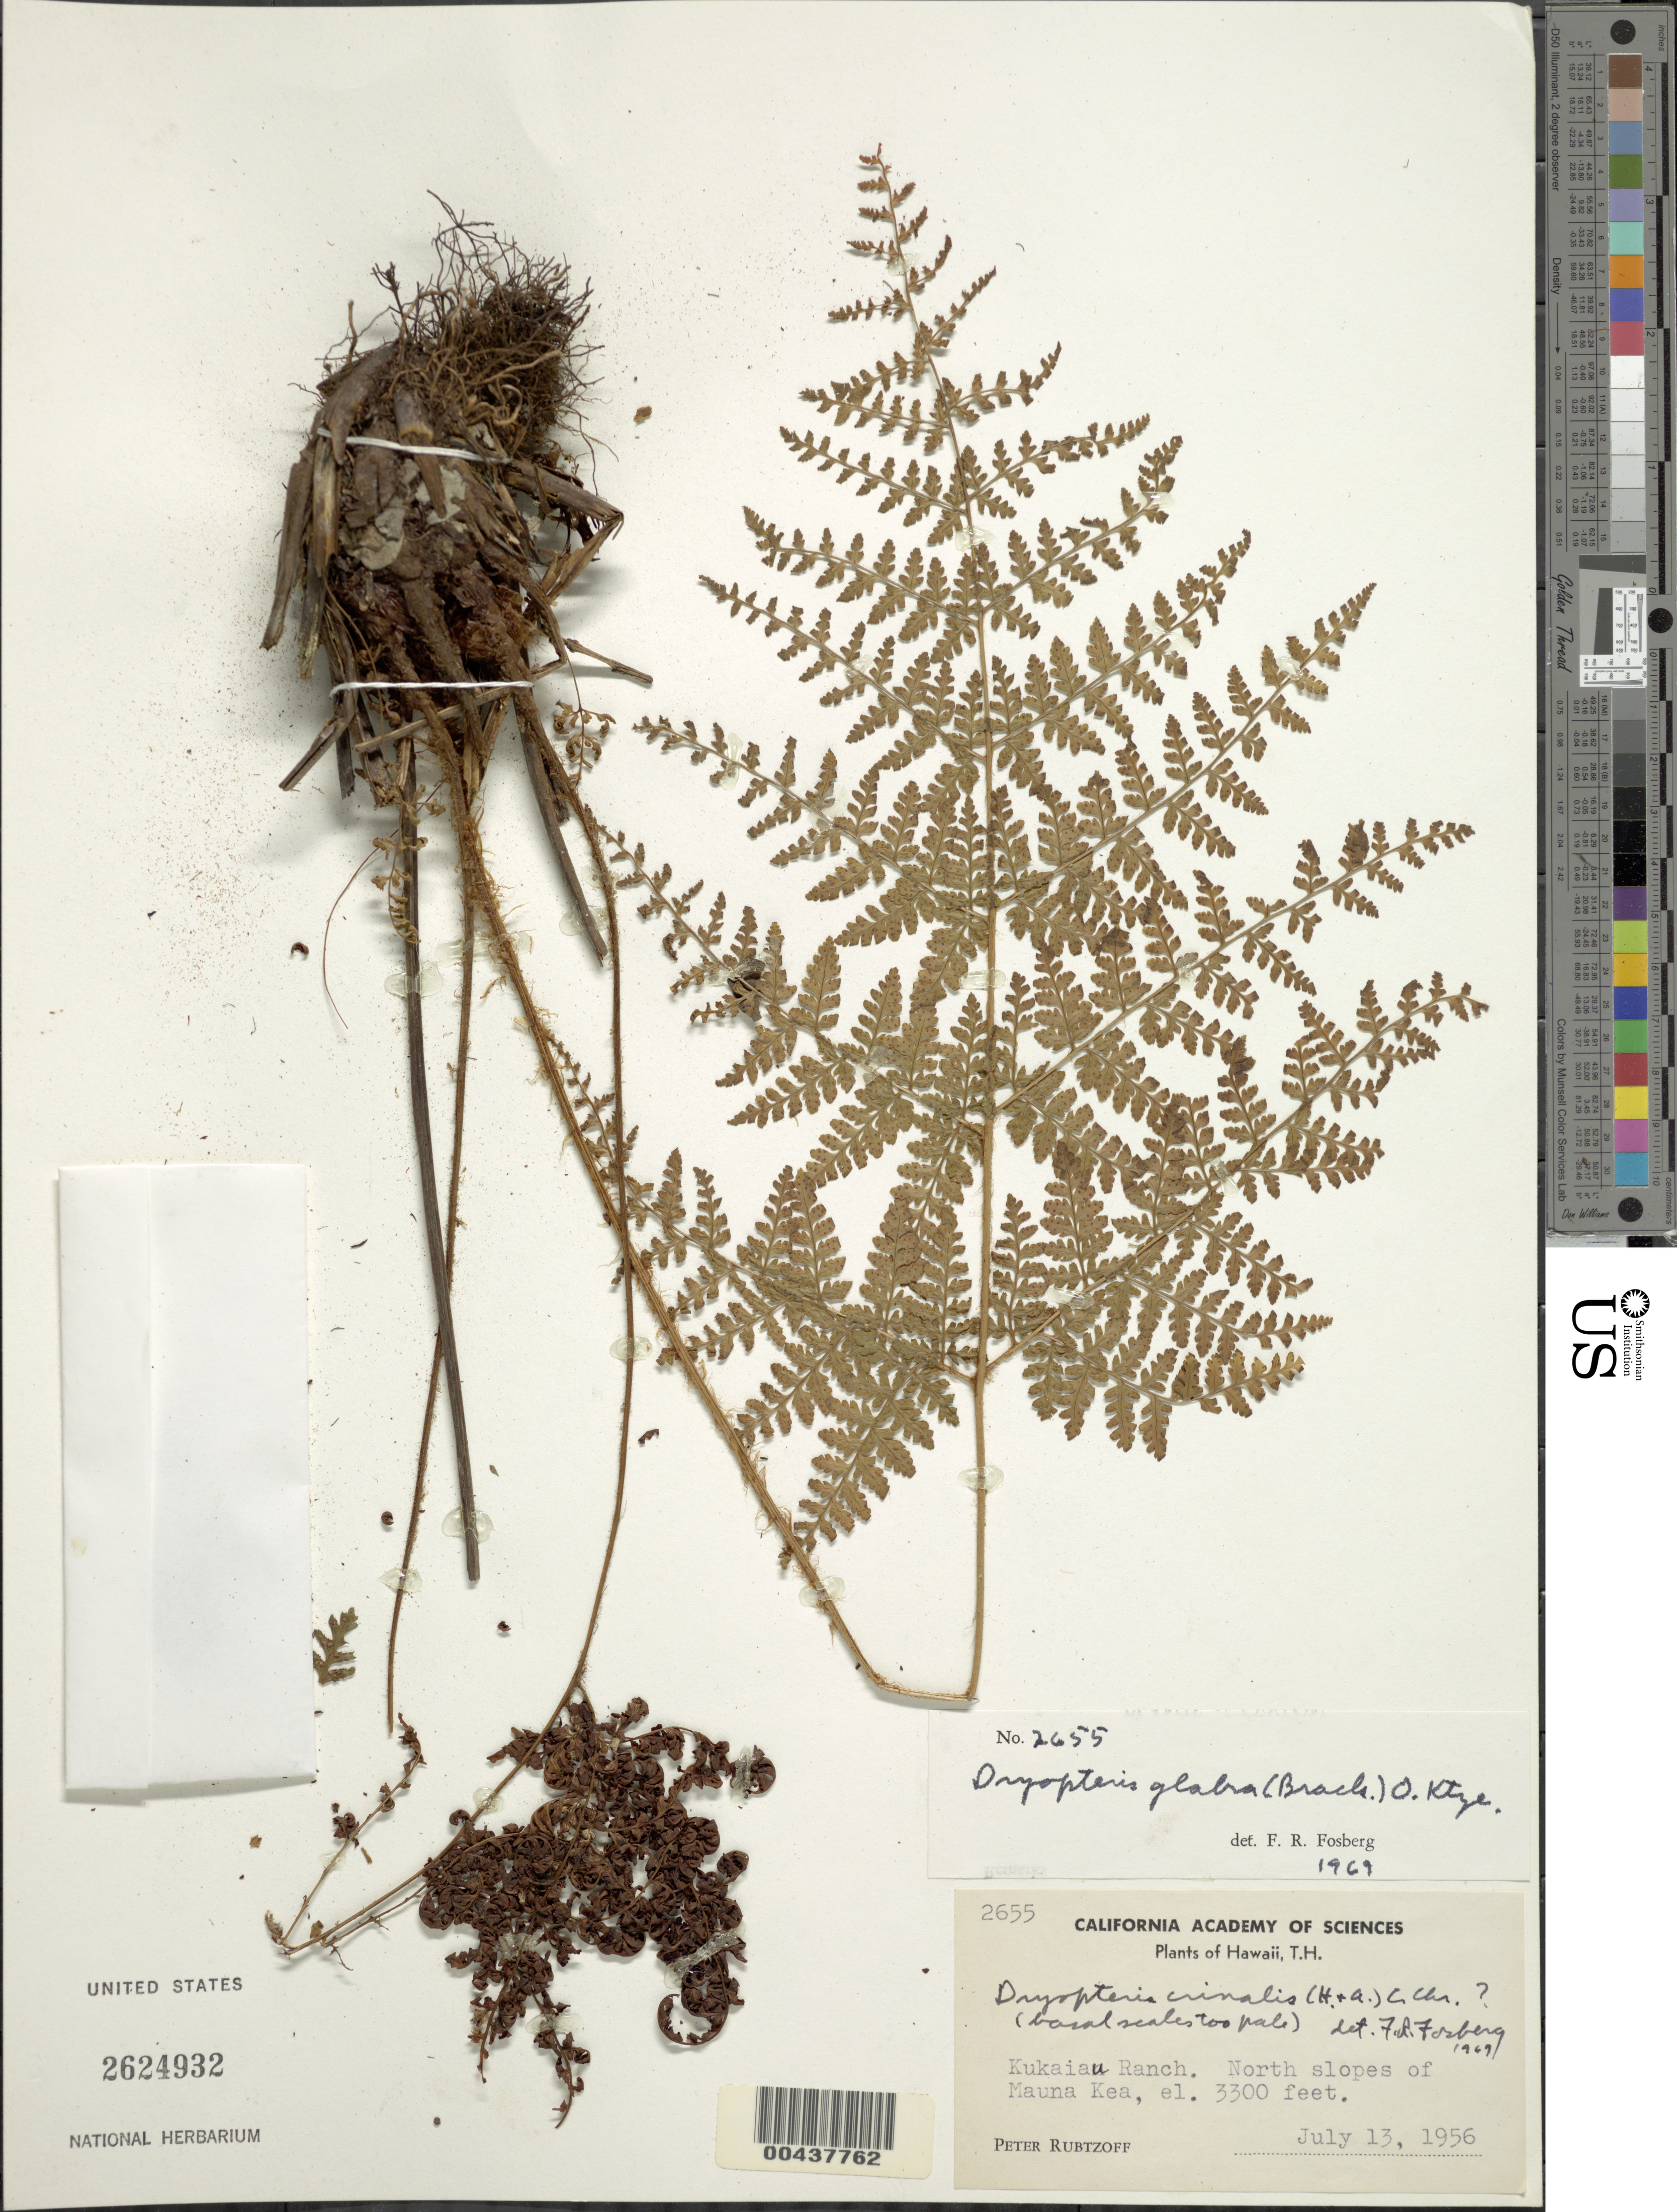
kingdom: Plantae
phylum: Tracheophyta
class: Polypodiopsida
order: Polypodiales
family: Dryopteridaceae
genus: Dryopteris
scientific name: Dryopteris glabra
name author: (Brack.) Kuntze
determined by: Fosberg, F. R.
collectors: P. Rubtzoff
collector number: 2655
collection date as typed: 13 Jul 1956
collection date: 1956-07-13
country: United States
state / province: Hawaii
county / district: Hawaii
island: Hawaii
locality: Kukaiau Ranch. N slopes of Mauna Kea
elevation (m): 1006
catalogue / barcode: US 2624932